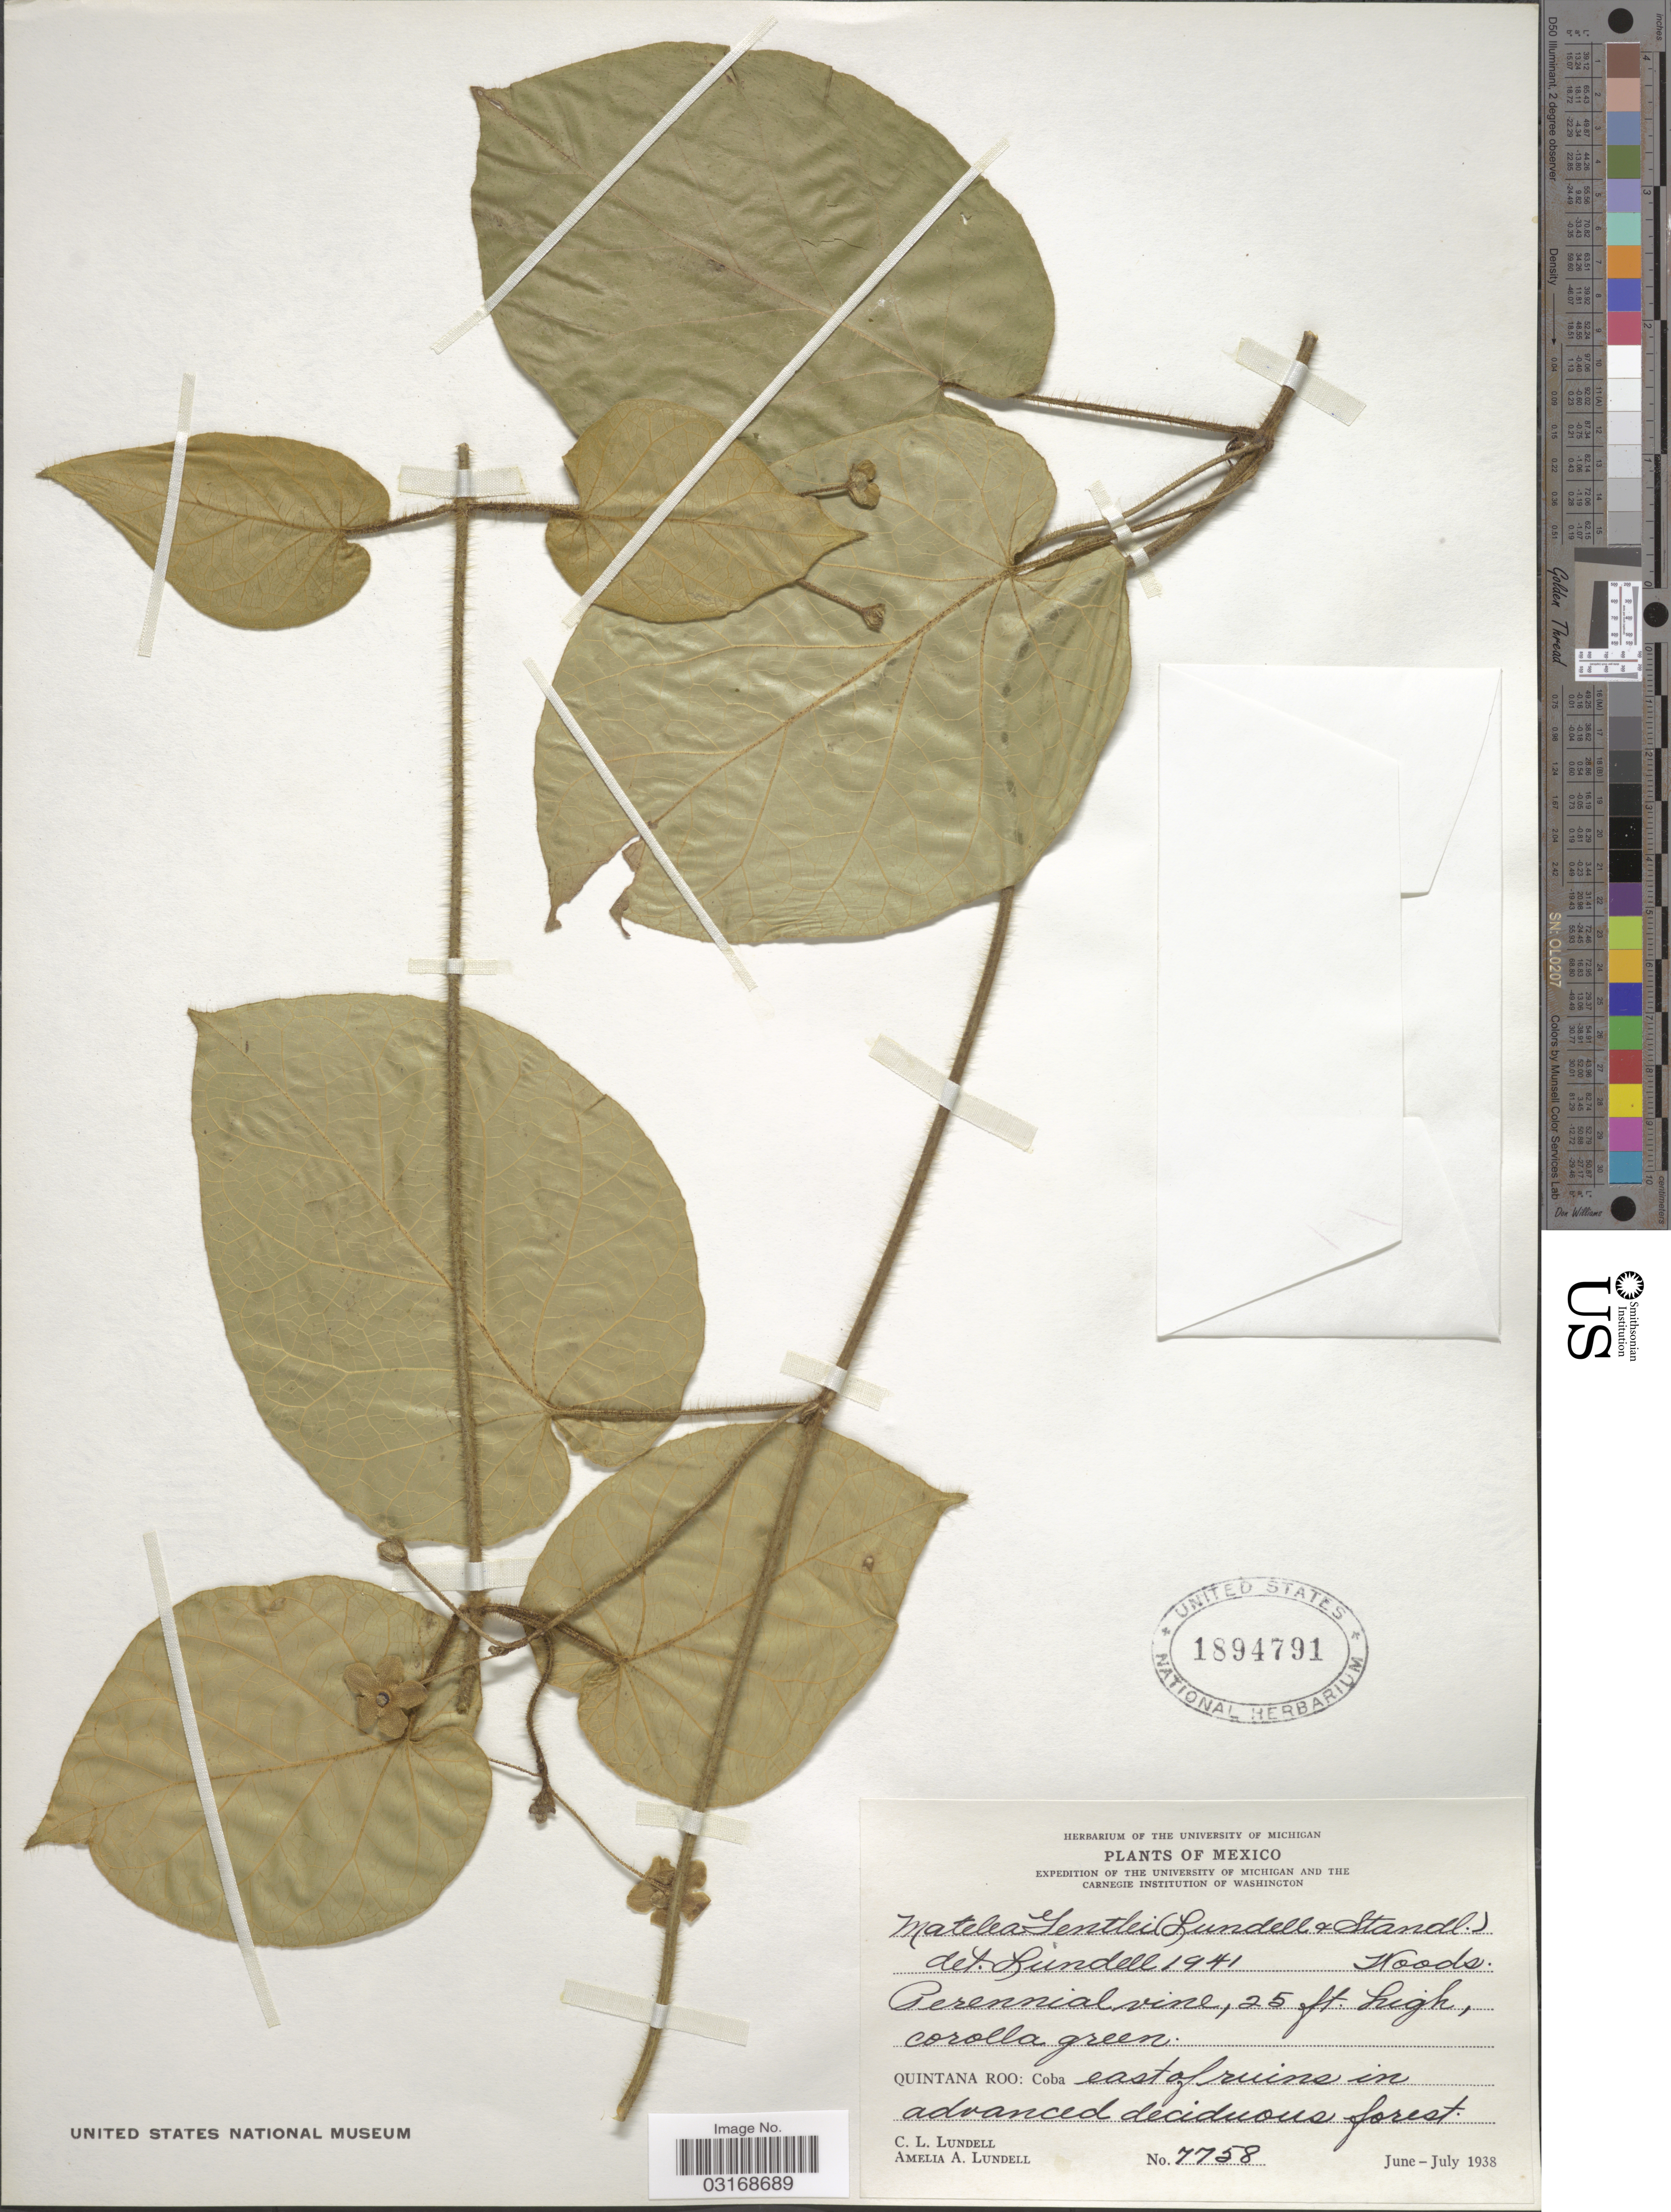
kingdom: Plantae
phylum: Tracheophyta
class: Magnoliopsida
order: Gentianales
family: Apocynaceae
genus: Matelea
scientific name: Matelea gentlei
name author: (Lundell & Standl.) Woodson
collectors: C. L. Lundell & A. A. Lundell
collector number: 7758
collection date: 1938-06/1938-07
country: Mexico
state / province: Quintana Roo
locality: Coba east of ruins in advanced deciduous forest.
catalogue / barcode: US 1894791